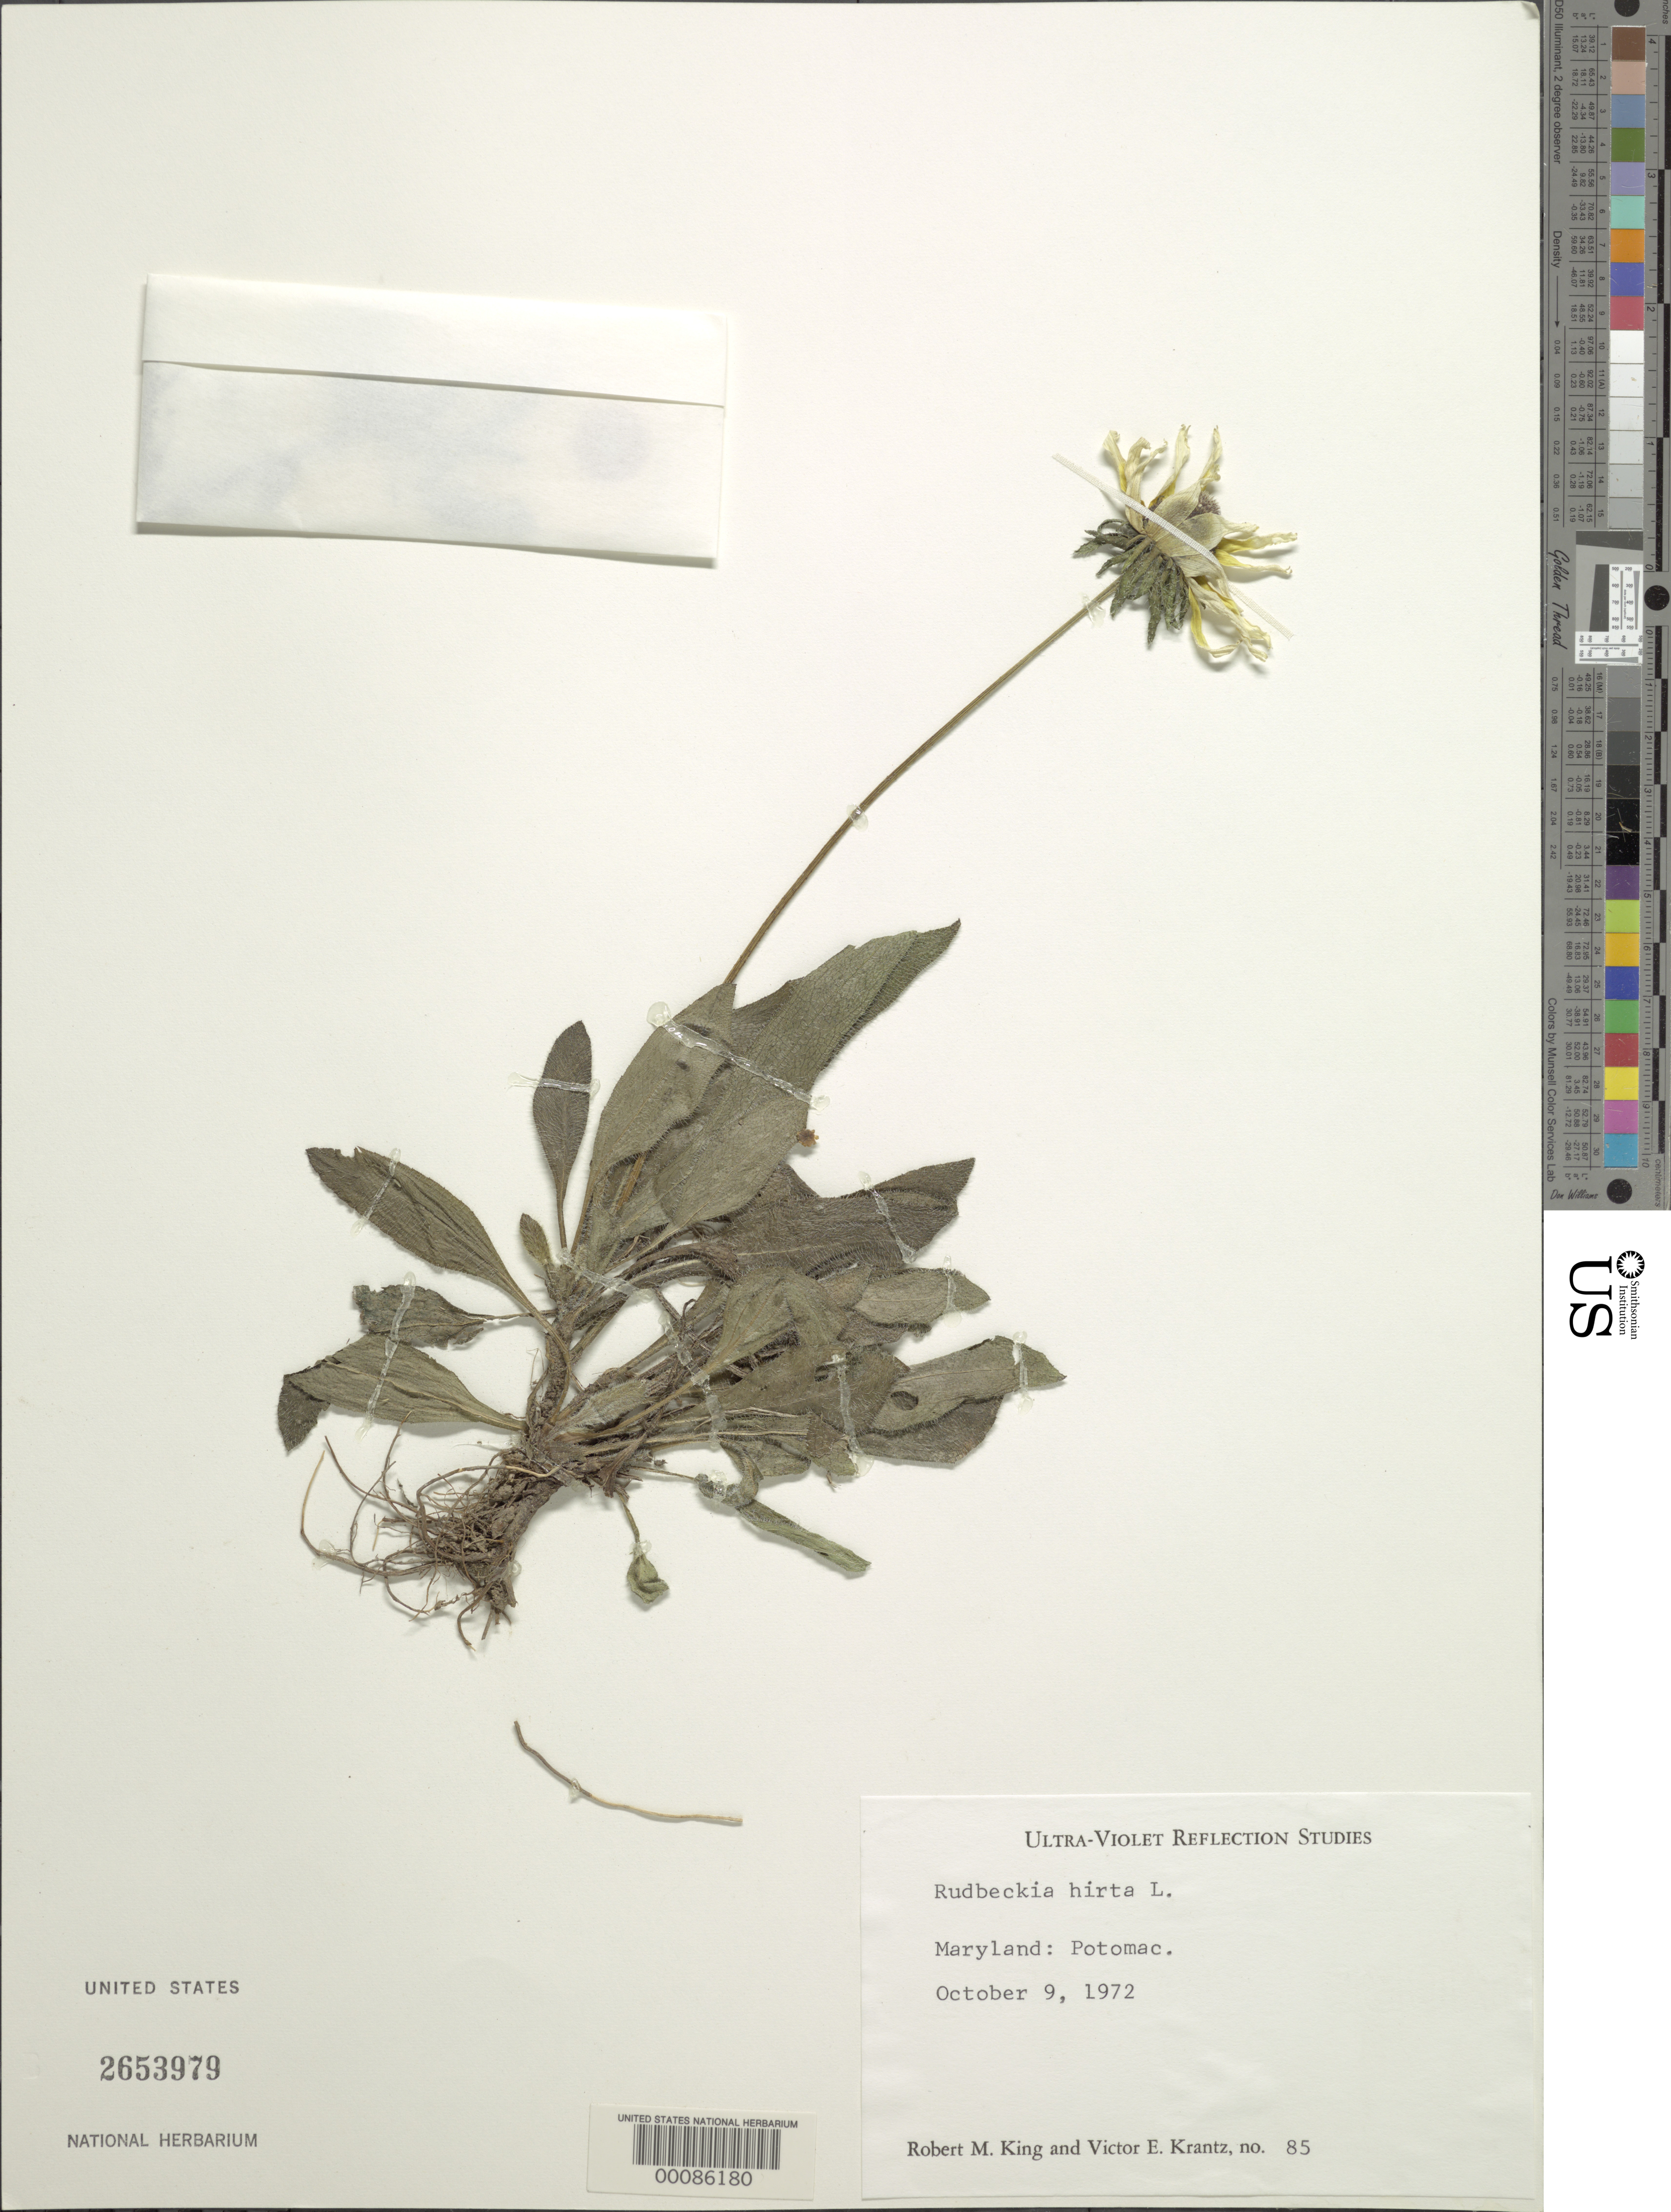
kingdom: Plantae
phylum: Tracheophyta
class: Magnoliopsida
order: Asterales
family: Asteraceae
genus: Rudbeckia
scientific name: Rudbeckia hirta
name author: L.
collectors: R. M. King & V. Krantz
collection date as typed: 09 Oct 1972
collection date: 1972-10-09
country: United States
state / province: Maryland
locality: Potomac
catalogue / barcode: US 2653979